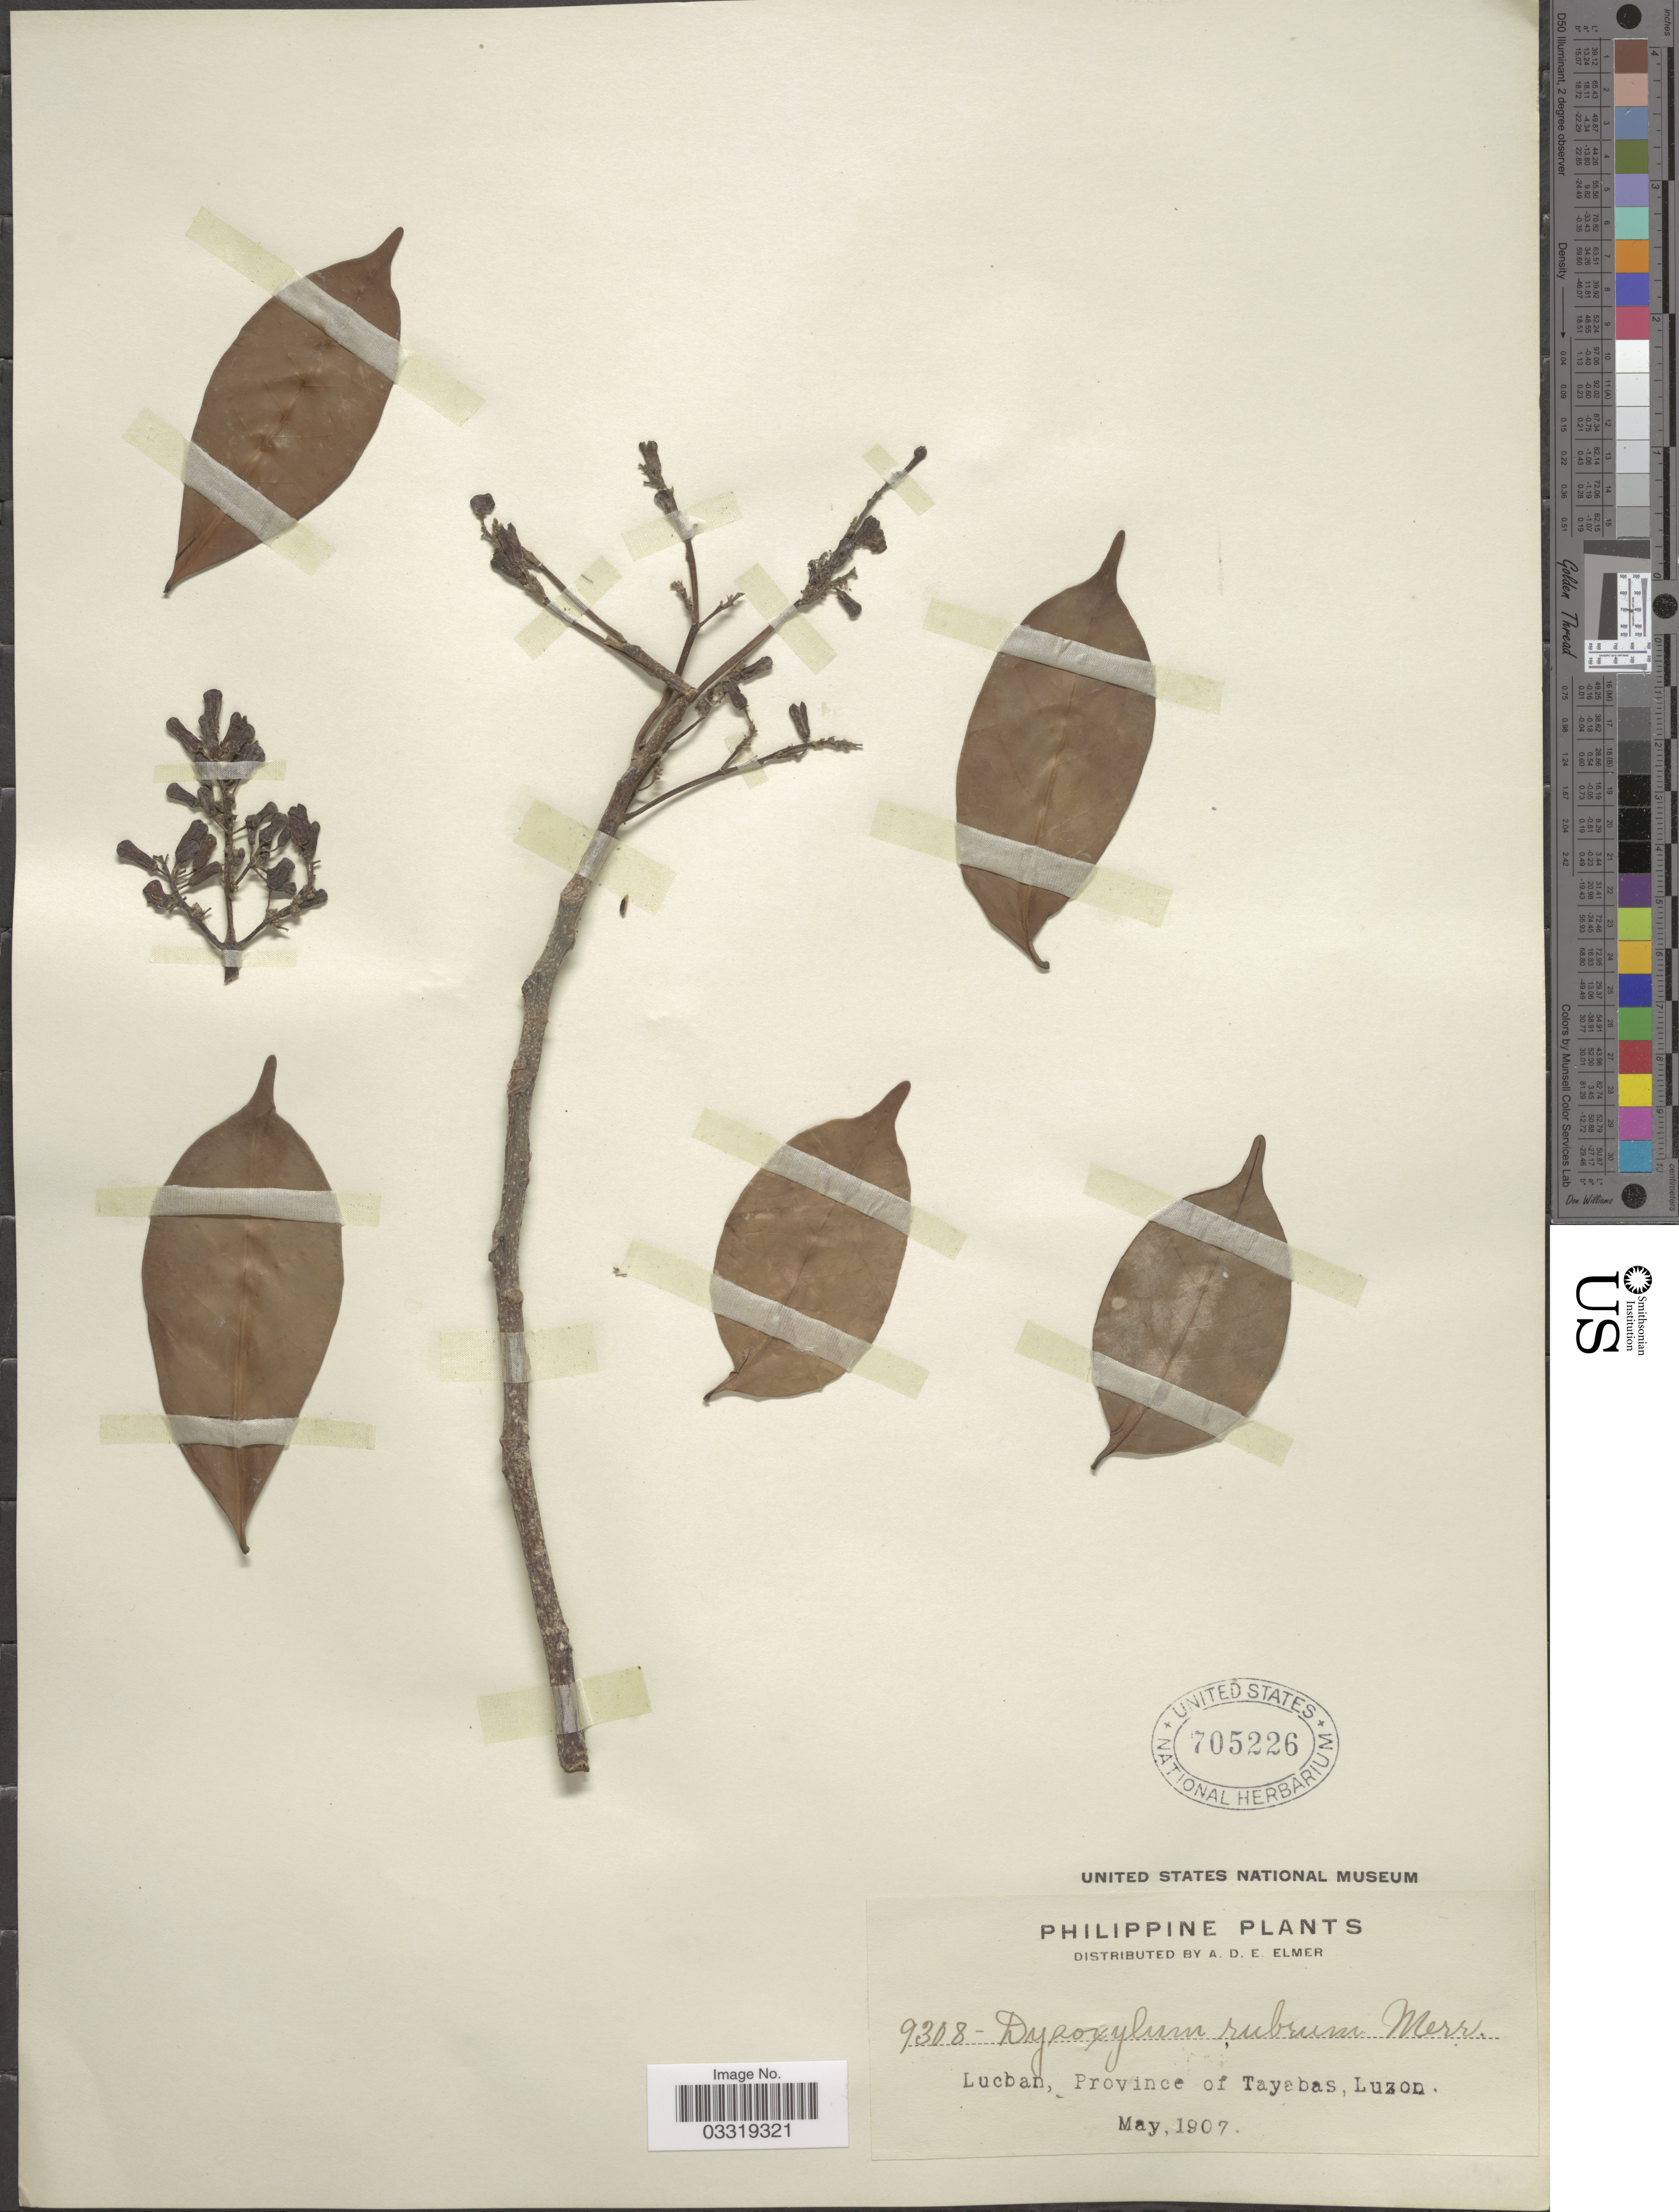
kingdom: Plantae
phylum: Tracheophyta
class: Magnoliopsida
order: Sapindales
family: Meliaceae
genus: Goniocheton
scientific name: Goniocheton arborescens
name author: Blume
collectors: A. D. E. Elmer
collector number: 9308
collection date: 1907-05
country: Philippines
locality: Lucban, Province of Tayabas, Luzon.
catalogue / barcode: US 705226